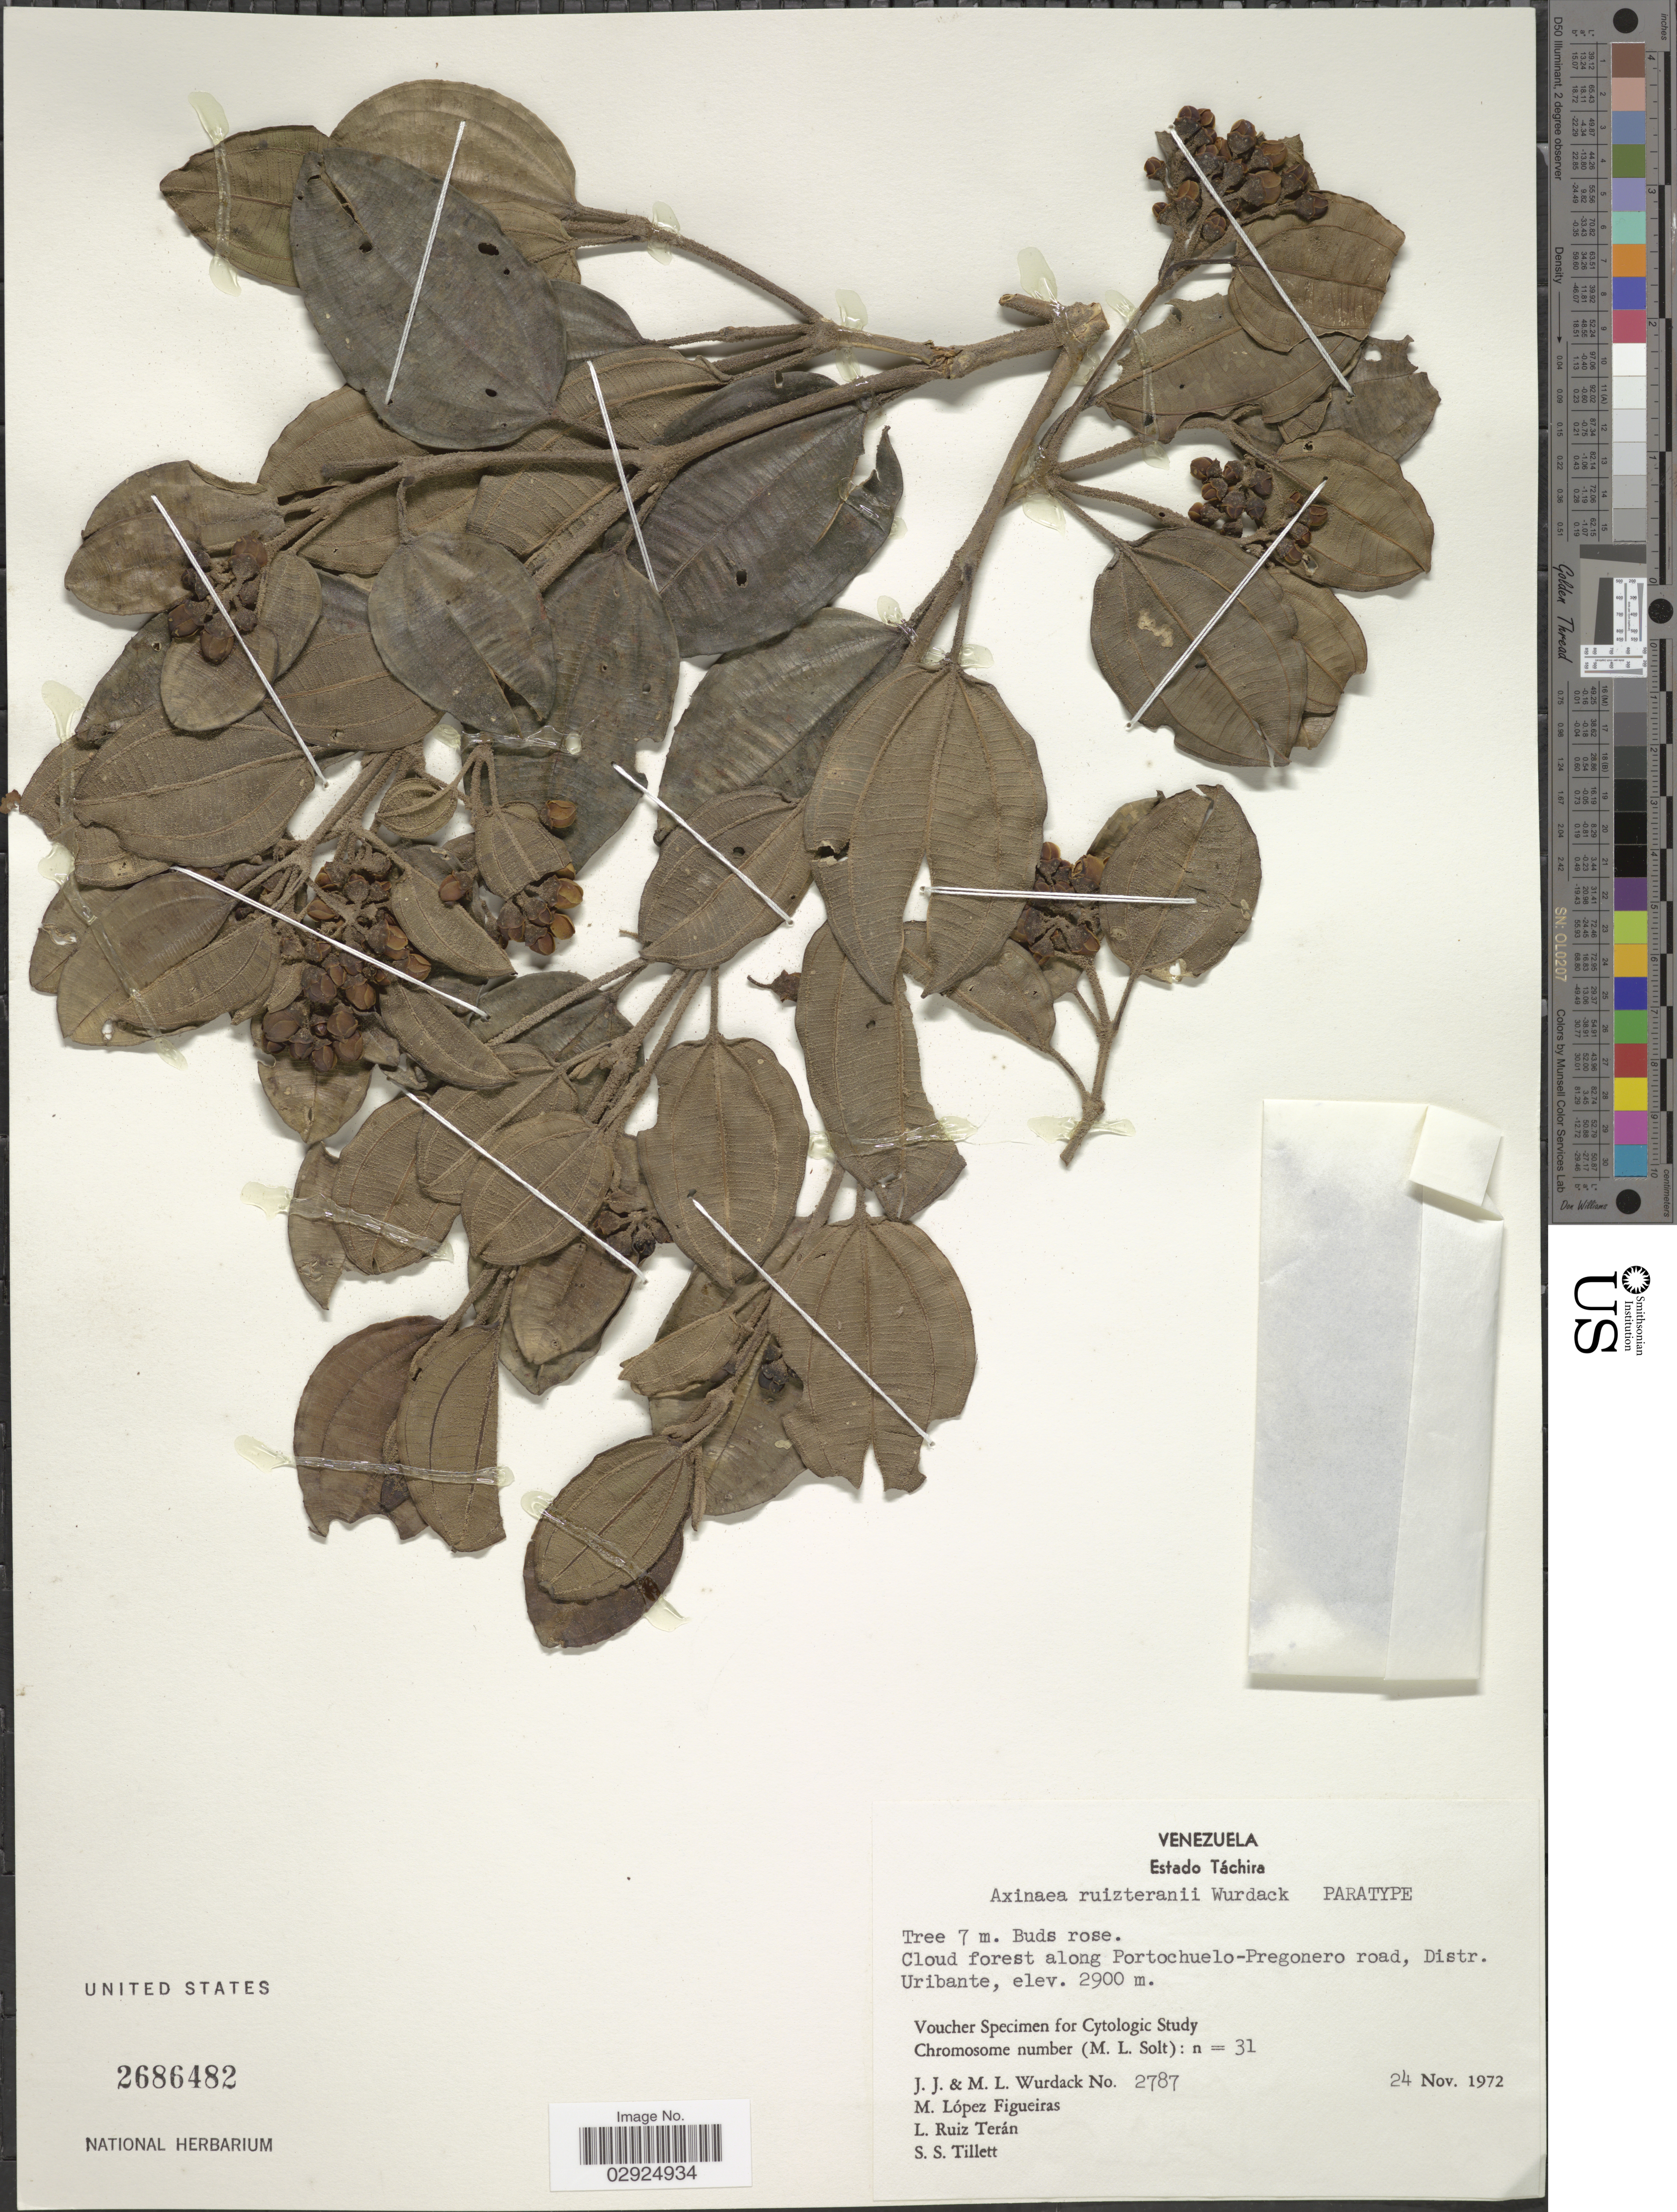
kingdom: Plantae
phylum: Tracheophyta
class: Magnoliopsida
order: Myrtales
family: Melastomataceae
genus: Axinaea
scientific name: Axinaea ruizteranii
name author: Wurdack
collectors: J. J. Wurdack, M. L. Wurdack, M. López Figueiras & L. Teran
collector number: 2787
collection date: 1972-11-24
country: Venezuela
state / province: Tachira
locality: Cloud forest along Portochuelo-Pregonero road, Distr. Uribante.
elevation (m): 2900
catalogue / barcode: US 2686482